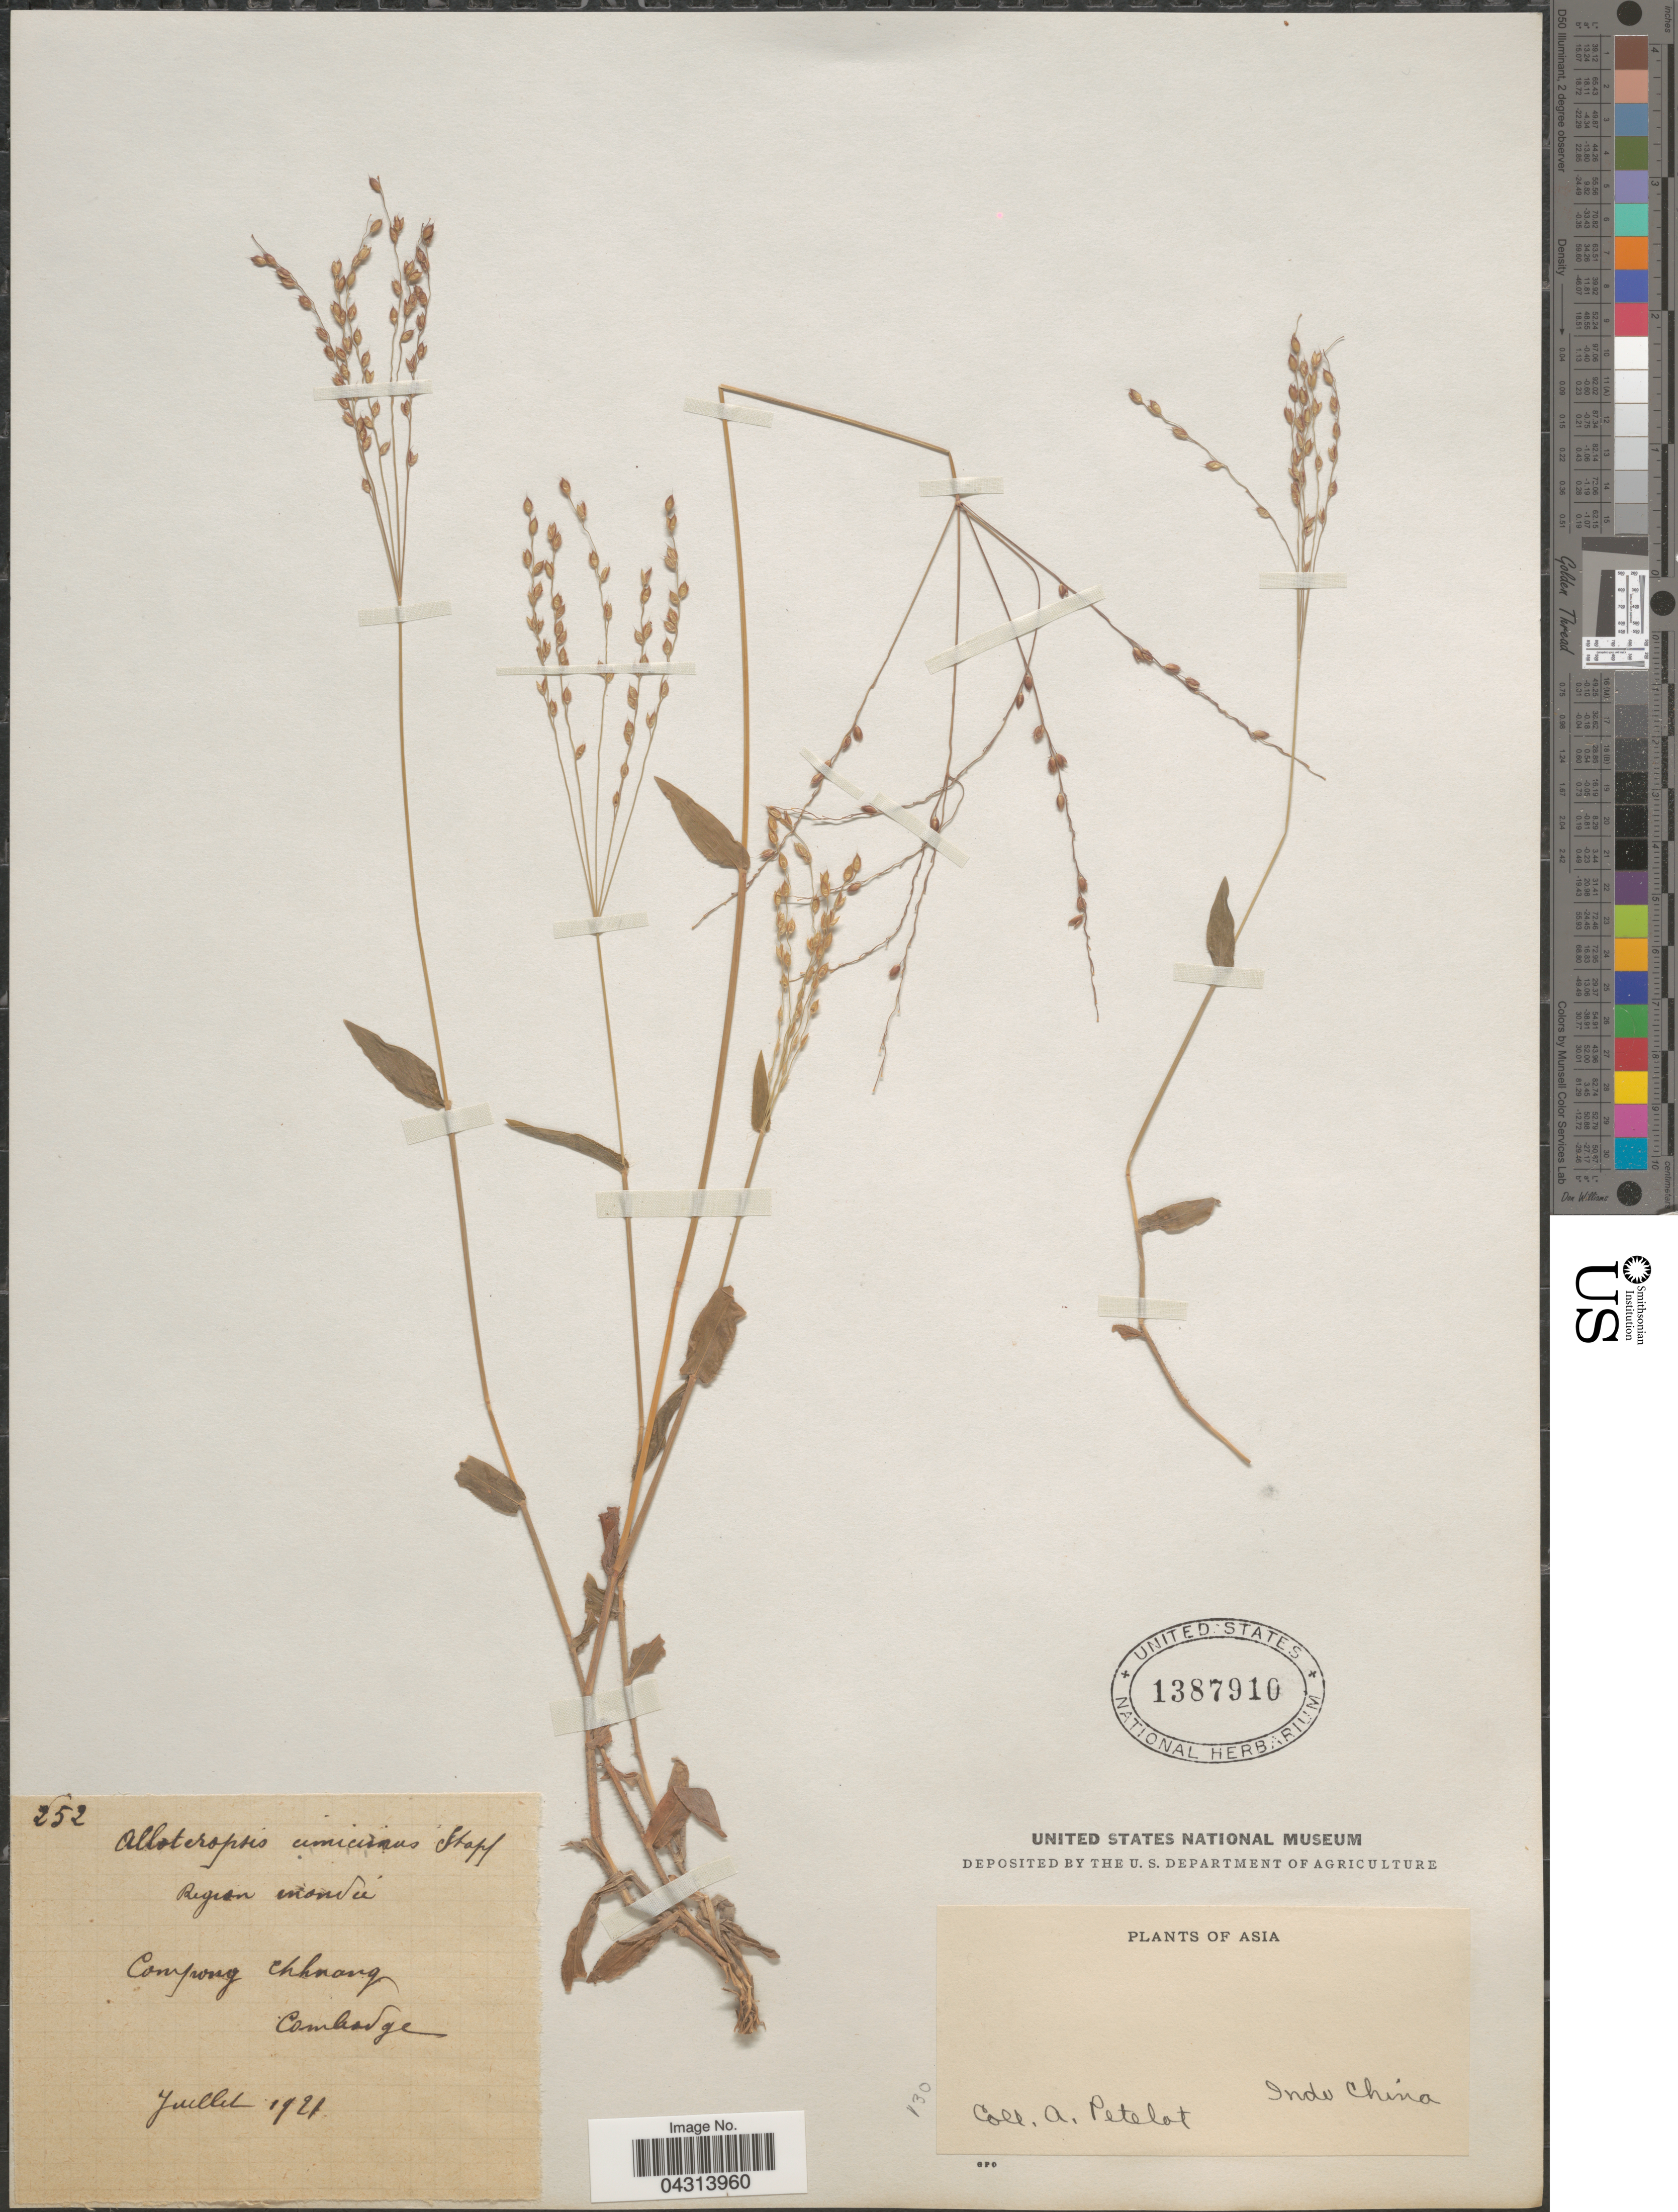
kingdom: Plantae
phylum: Tracheophyta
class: Liliopsida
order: Poales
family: Poaceae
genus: Alloteropsis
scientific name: Alloteropsis cimicina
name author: (L.) Stapf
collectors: A. Petelot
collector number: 252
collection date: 1921-07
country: Cambodia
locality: Region inonda. Compong Chhnang.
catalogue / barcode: US 1387910